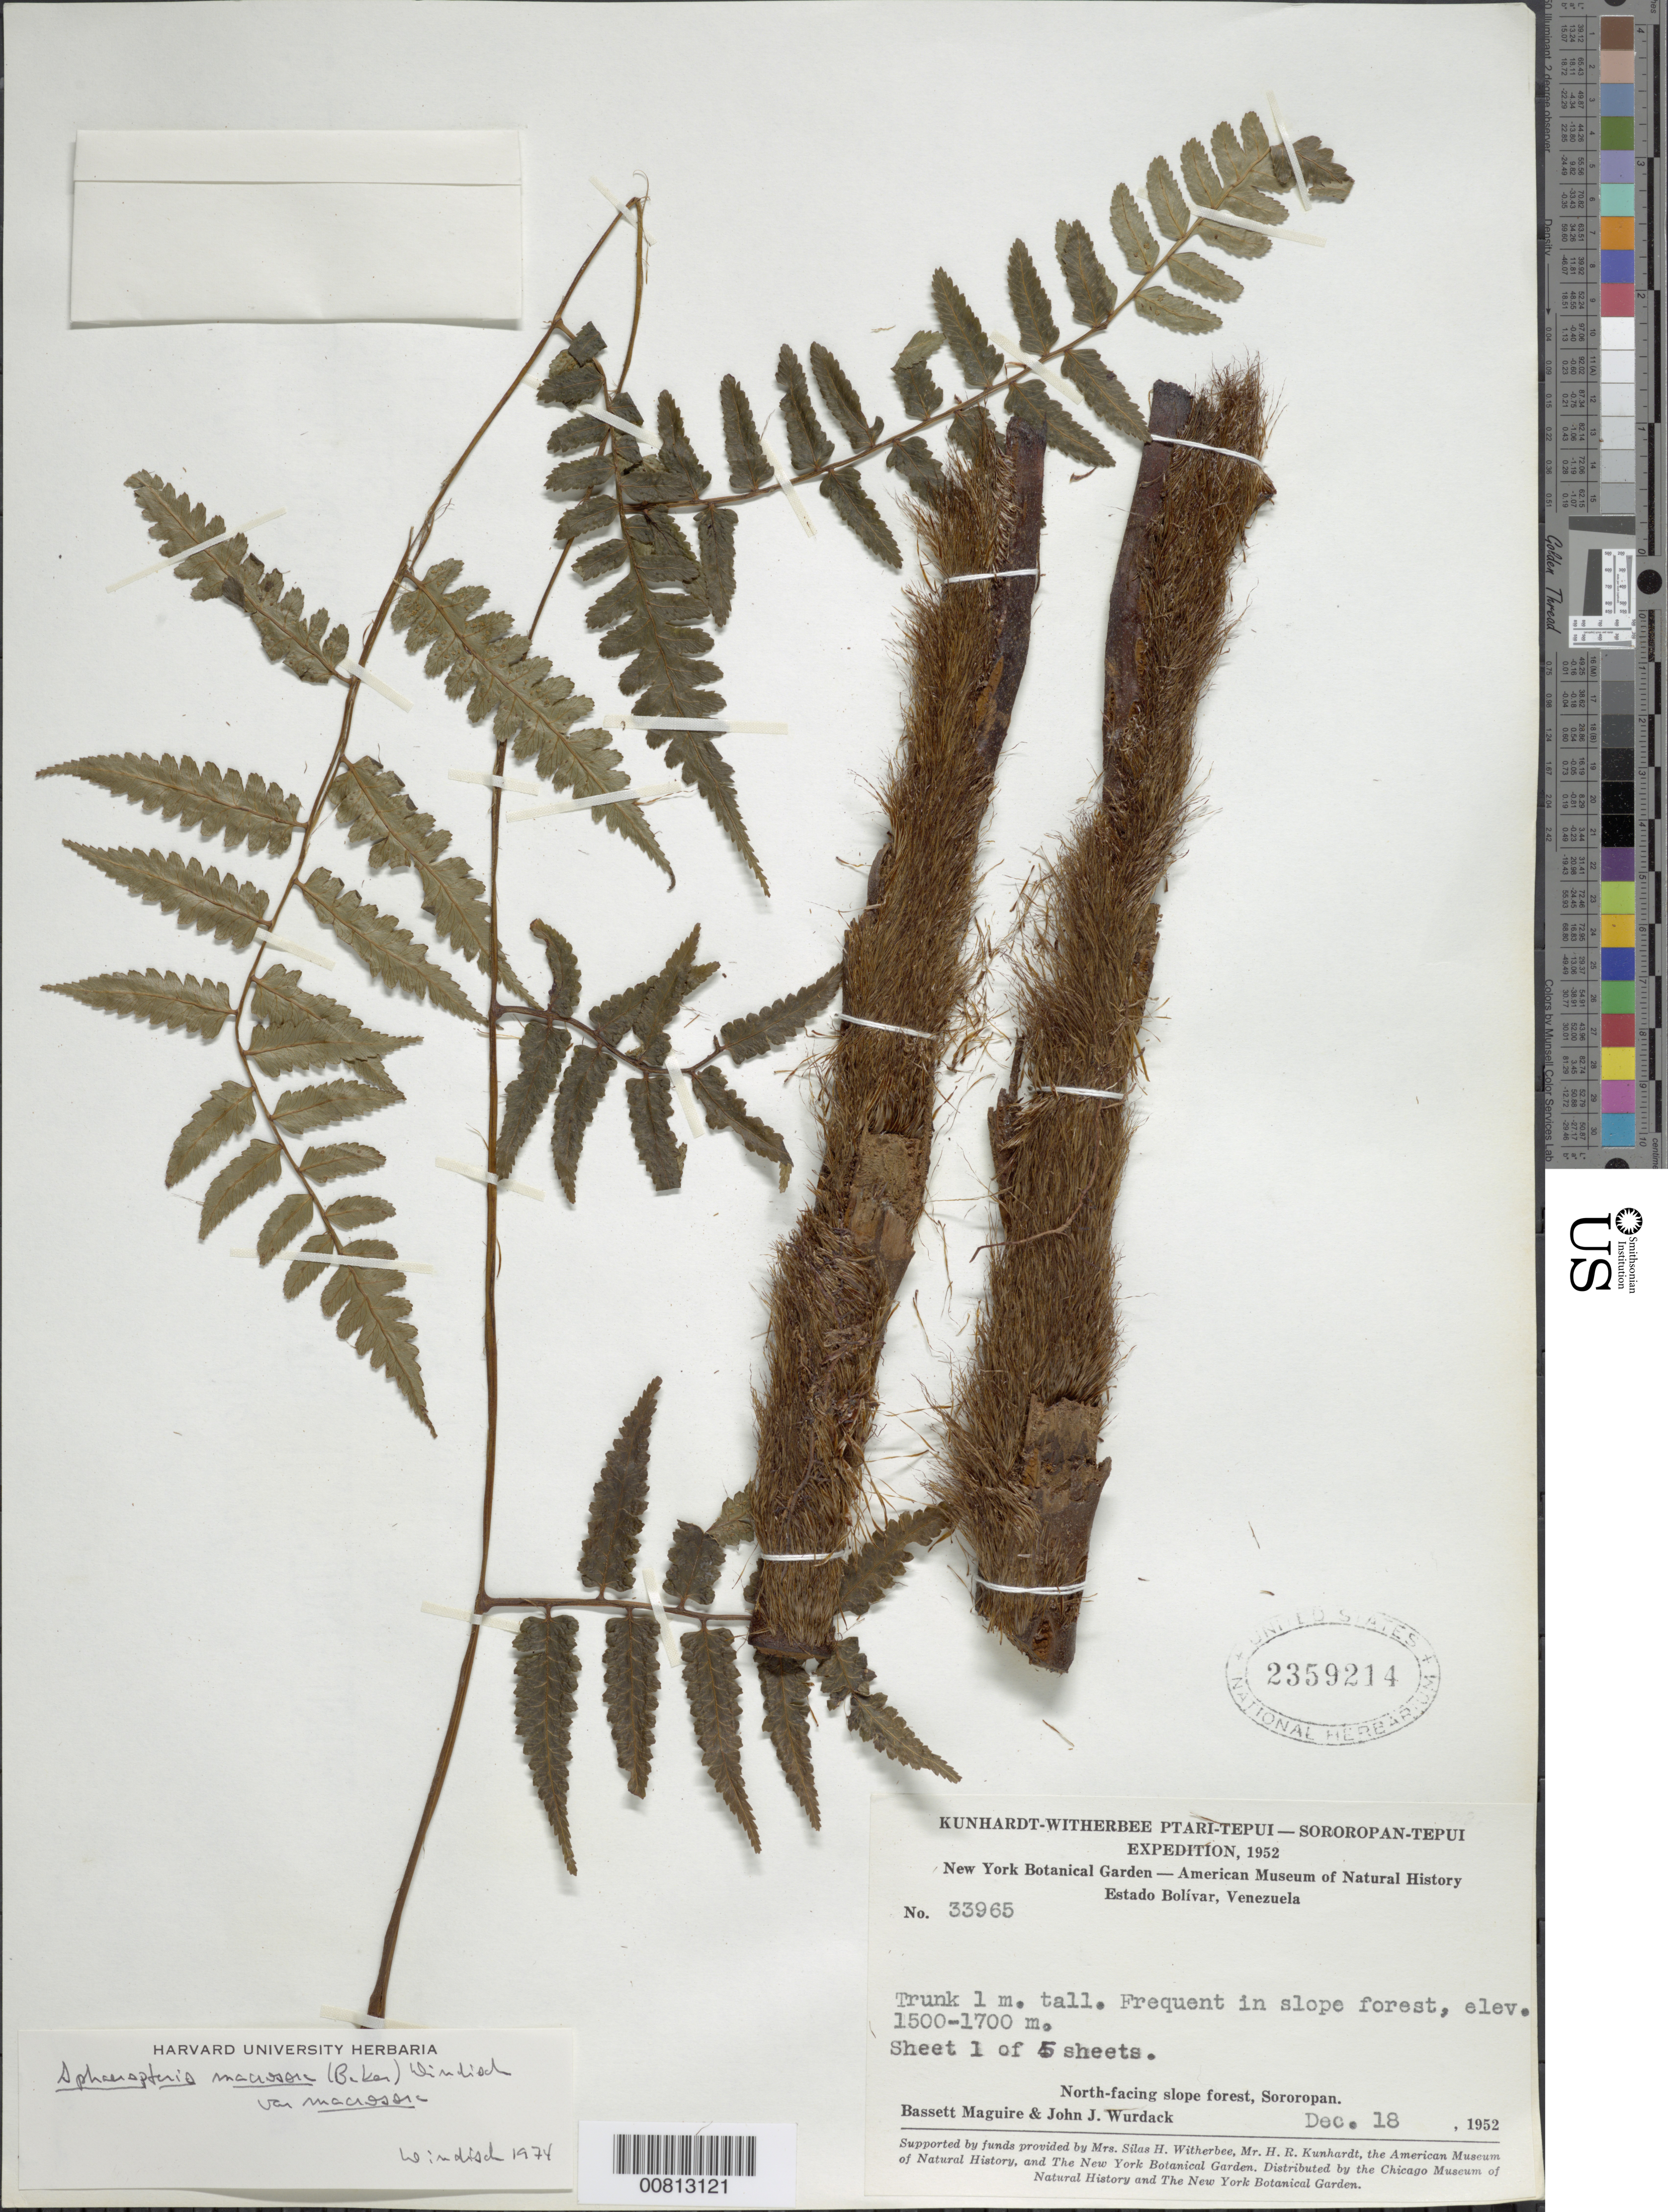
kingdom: Plantae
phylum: Tracheophyta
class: Polypodiopsida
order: Cyatheales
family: Cyatheaceae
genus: Cyathea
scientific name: Cyathea macrosora var. macrosora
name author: (Baker) Domin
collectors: B. Maguire & J. J. Wurdack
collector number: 33965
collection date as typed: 18-Dec-52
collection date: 1952-12-18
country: Venezuela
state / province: Bolívar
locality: Sororopán-tepuí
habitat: North-facing slope forest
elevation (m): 1500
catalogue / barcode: US 2359214